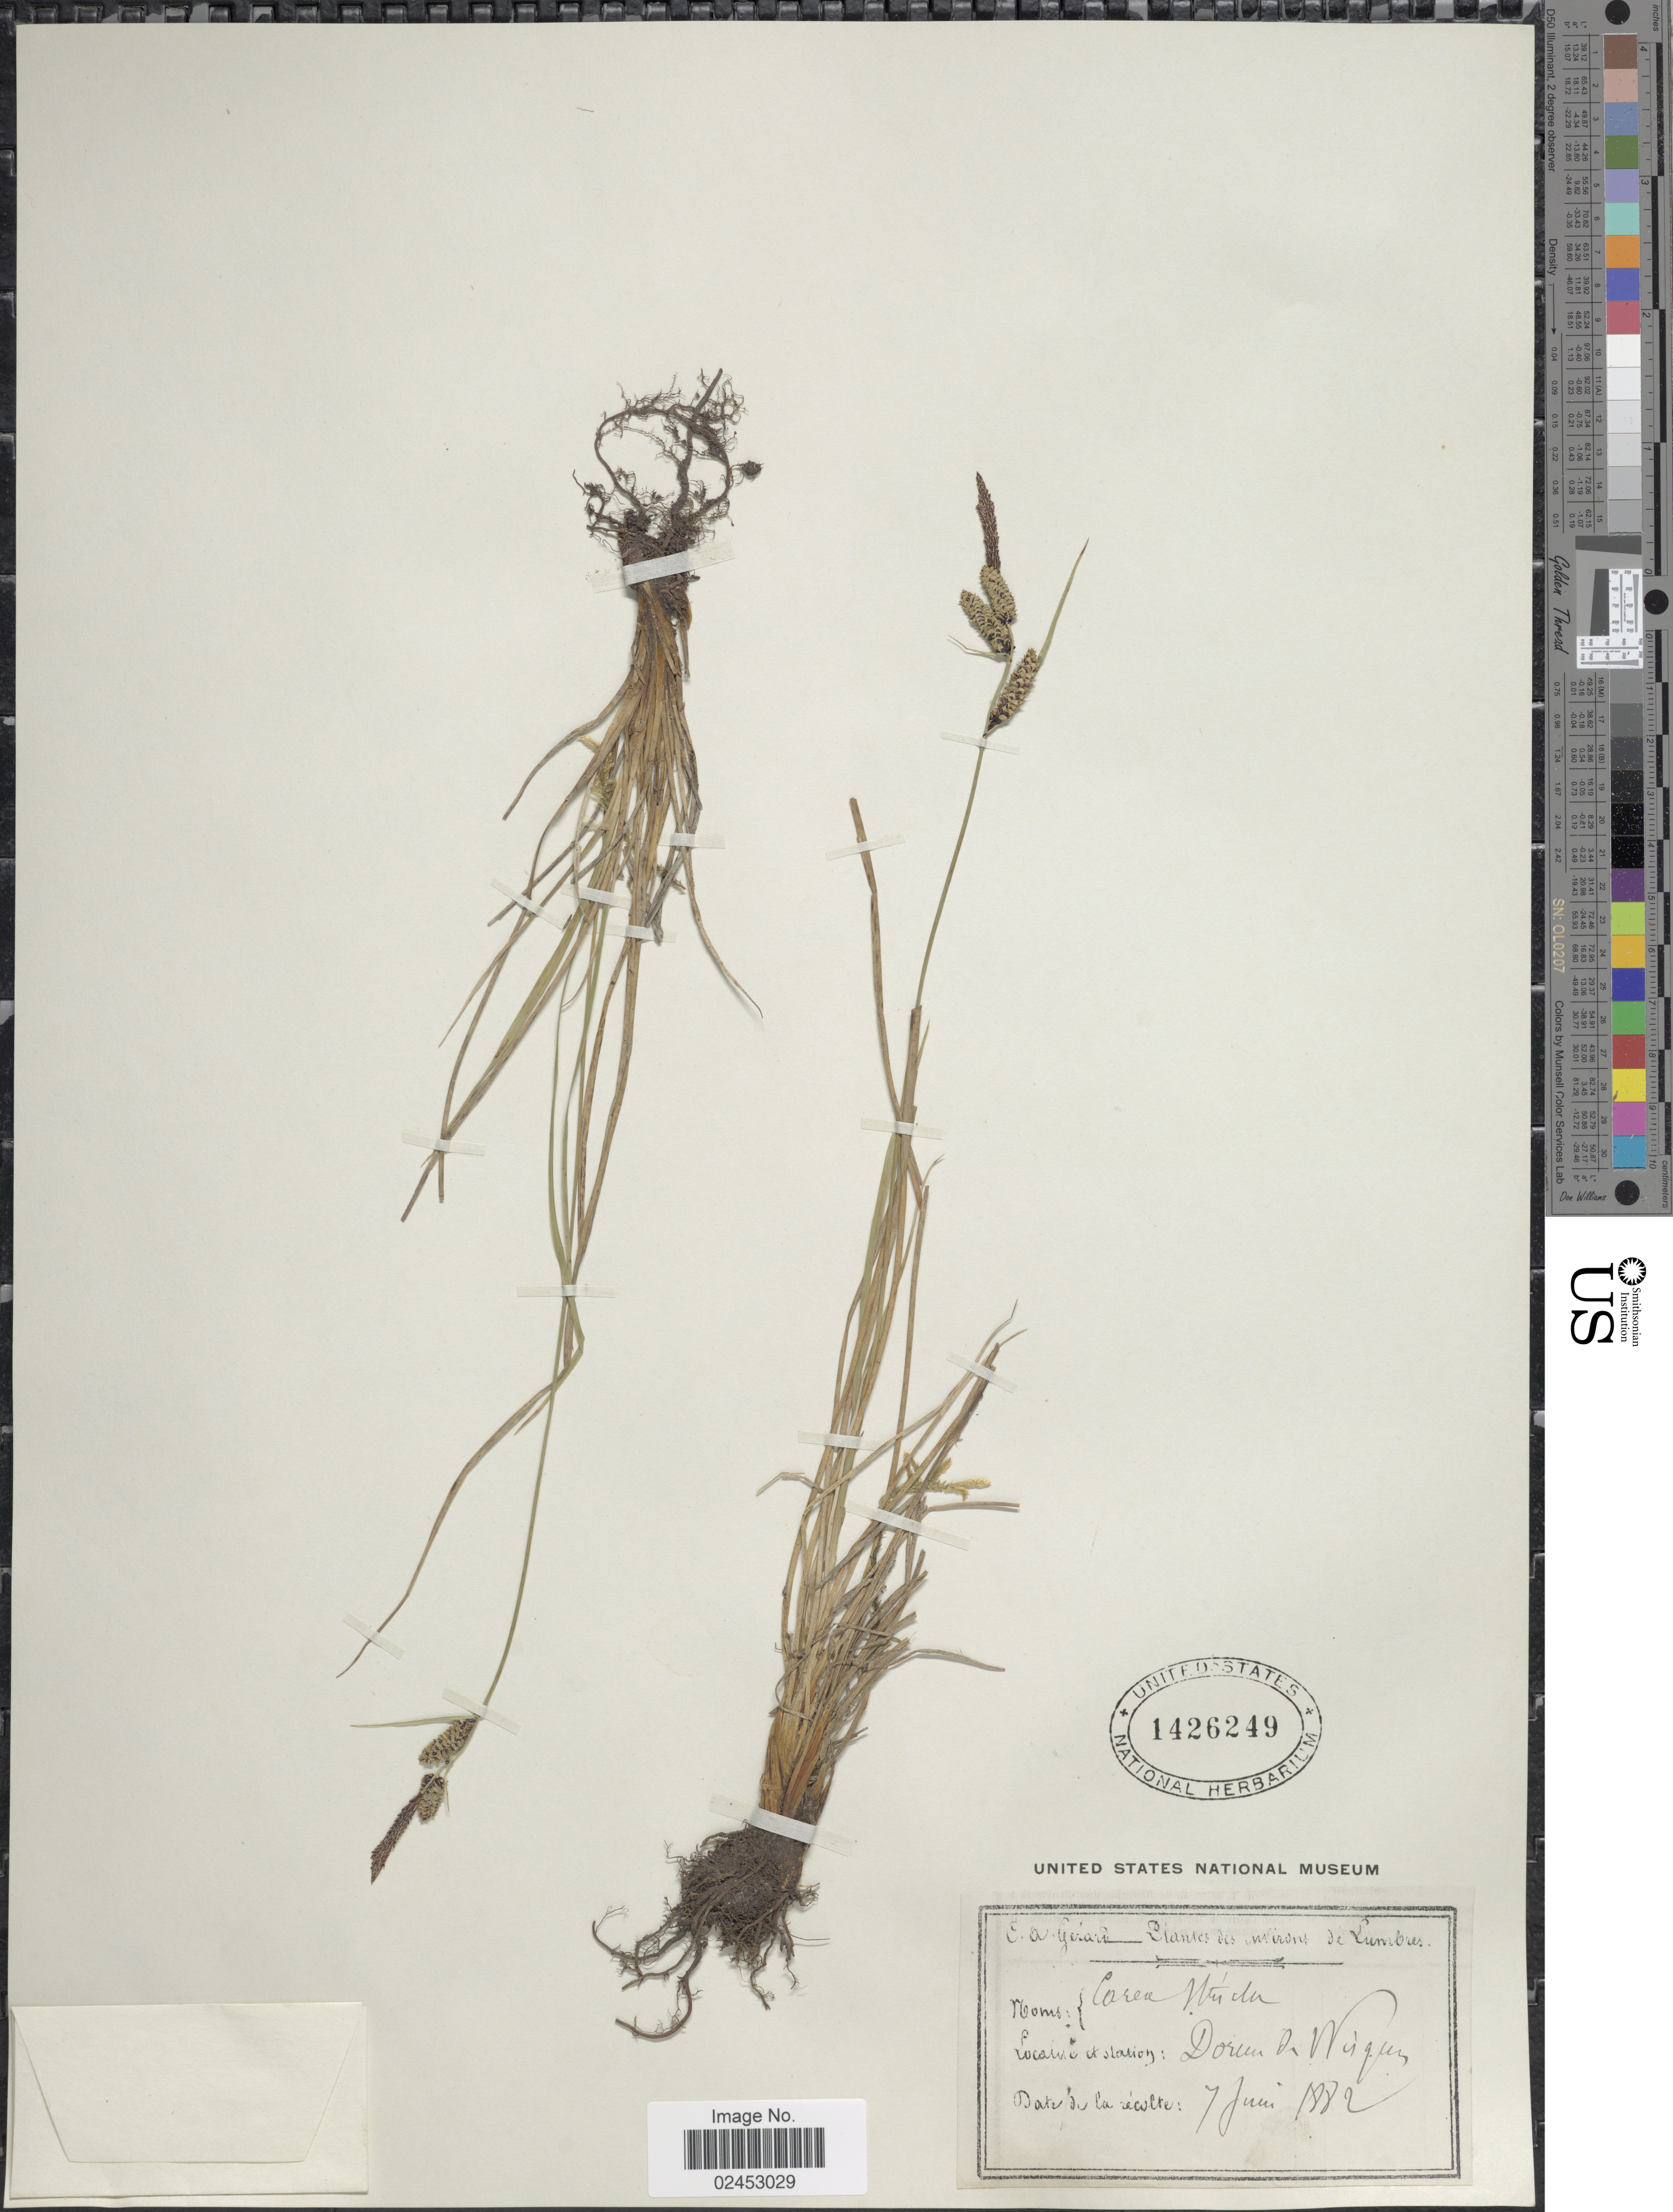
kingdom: Plantae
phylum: Tracheophyta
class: Liliopsida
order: Poales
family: Cyperaceae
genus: Carex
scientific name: Carex stricta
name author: Lam.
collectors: C. Gerard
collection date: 1882-06-07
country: France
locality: Des Environs de Lumbres, Dorien di Wisquer. [interpreted]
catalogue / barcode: US 1426249